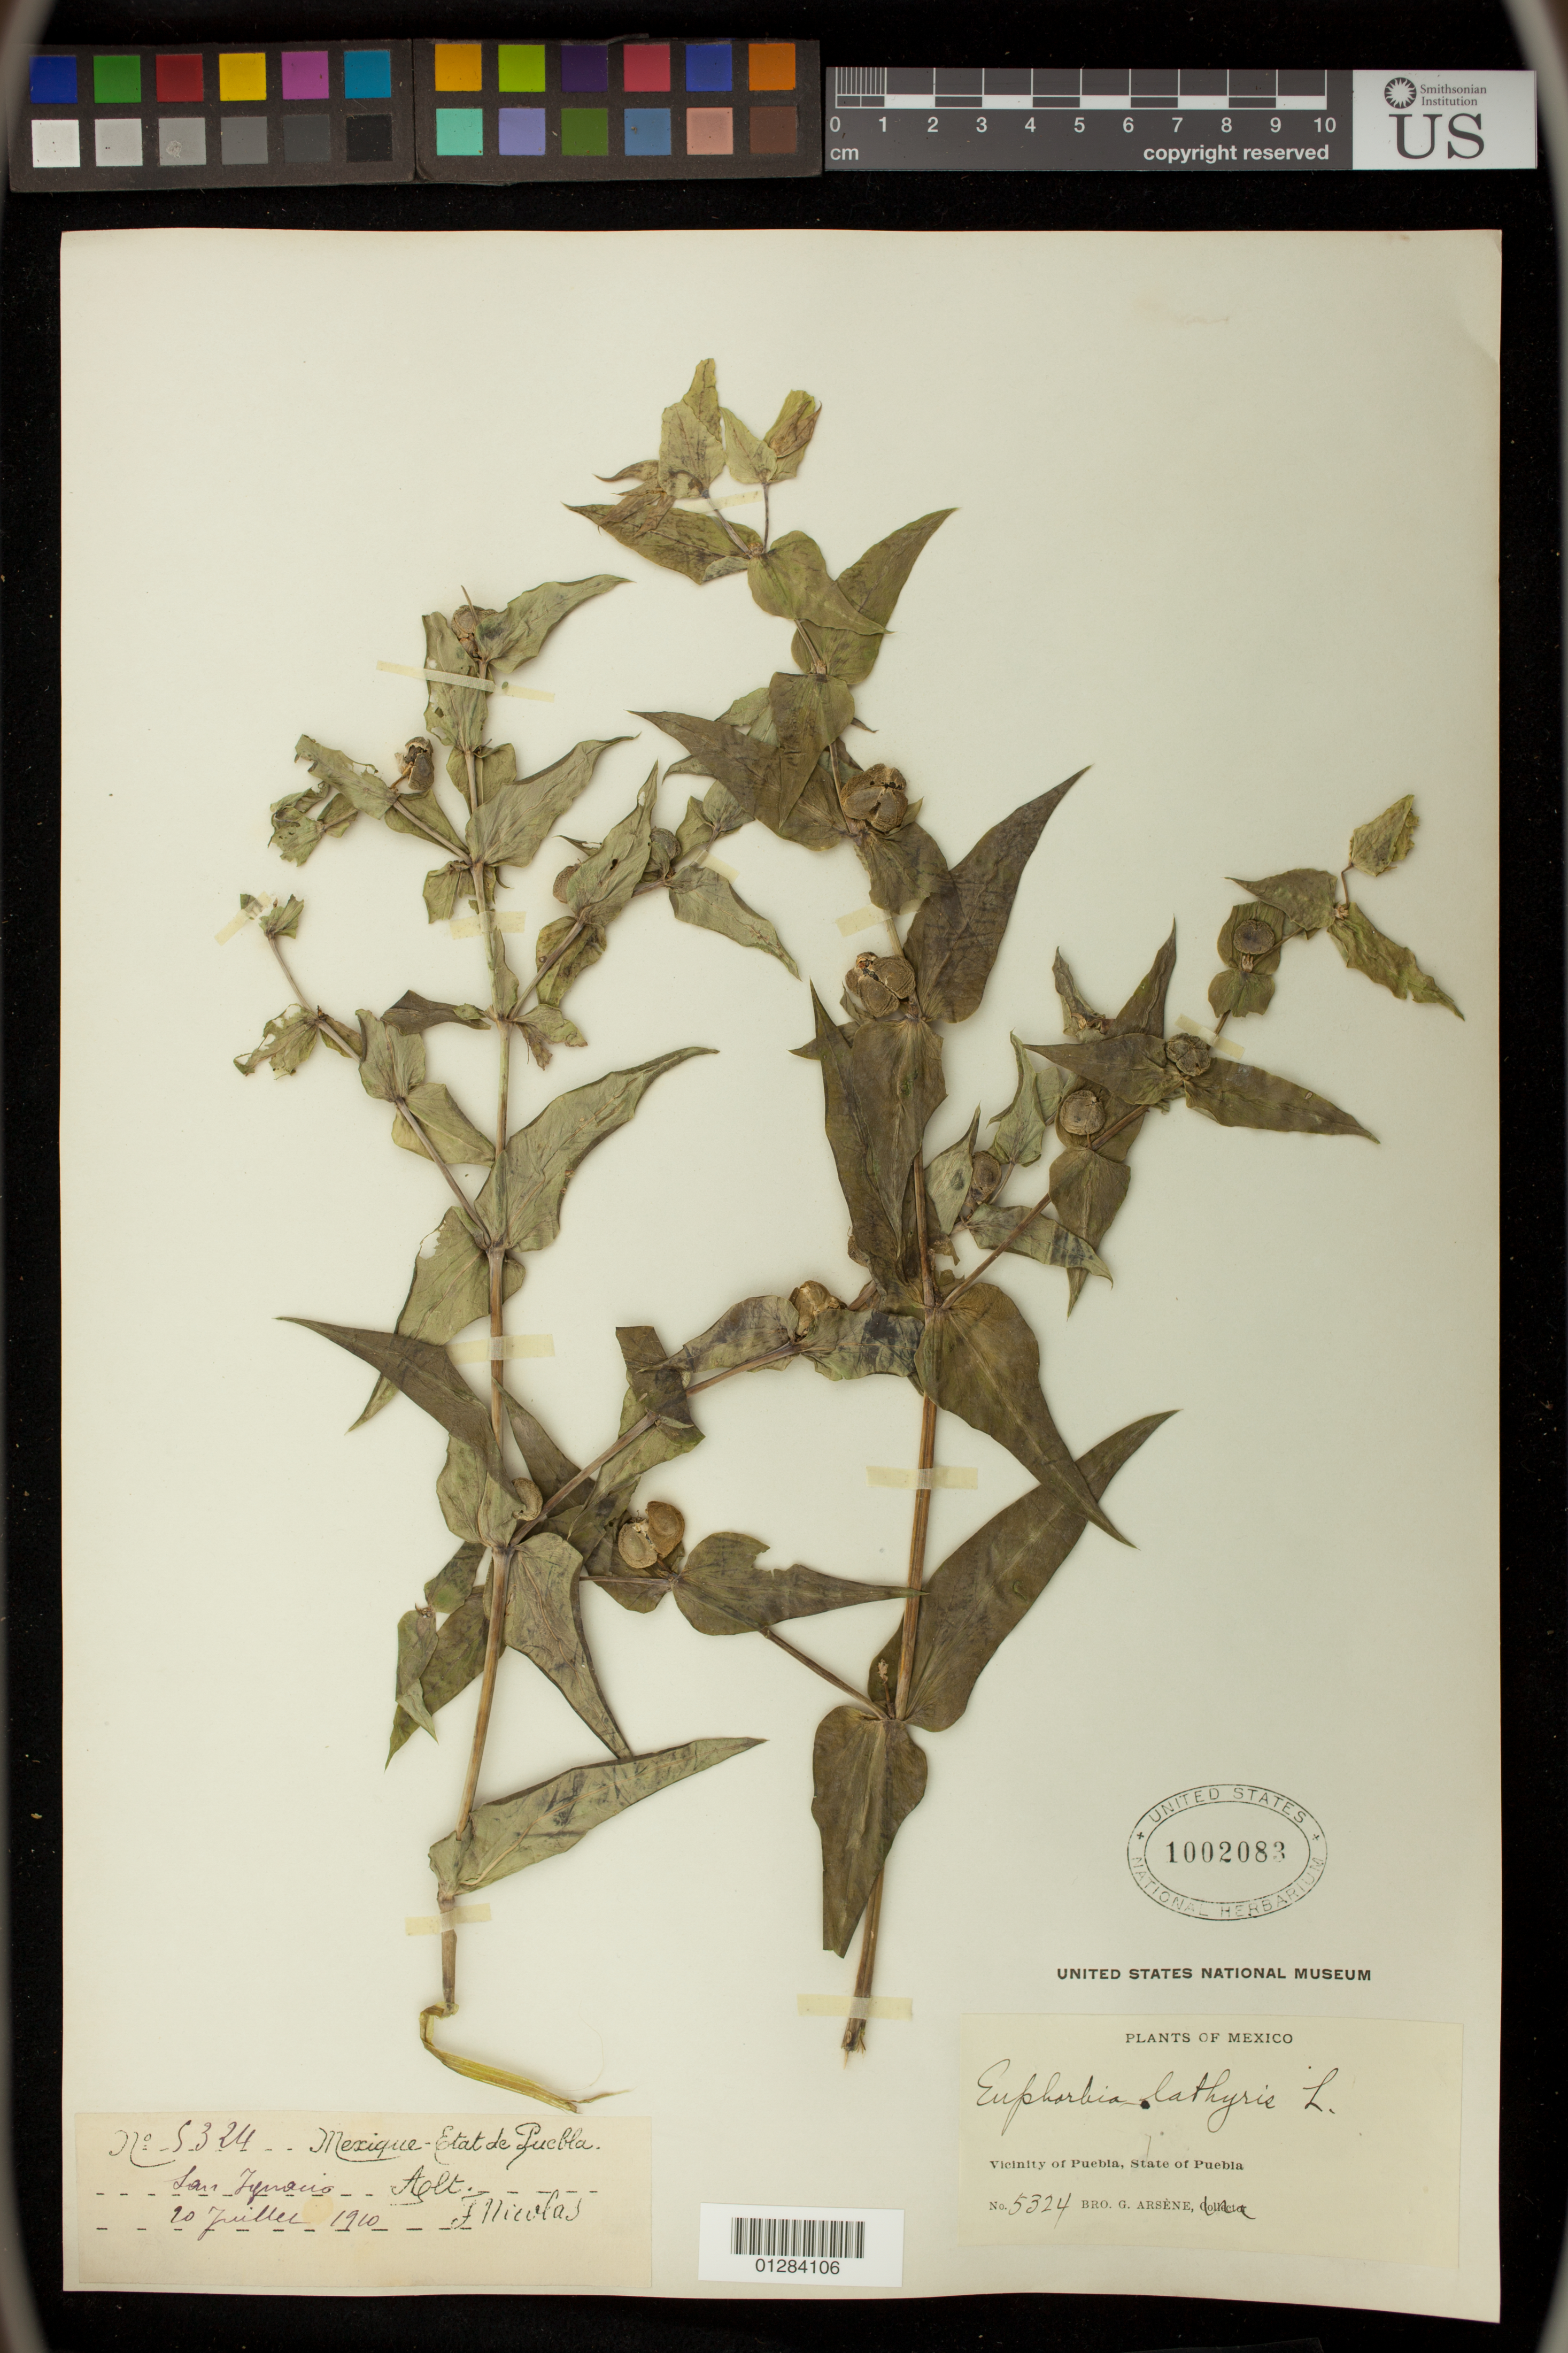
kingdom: Plantae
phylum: Tracheophyta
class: Magnoliopsida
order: Malpighiales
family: Euphorbiaceae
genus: Euphorbia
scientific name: Euphorbia lathyris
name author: L.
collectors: Bro. G. Arsène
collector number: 5324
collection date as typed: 20 Jul 1910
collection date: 1910-07-20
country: Mexico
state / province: Puebla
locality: Vicinity of Puebla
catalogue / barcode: US 1002083